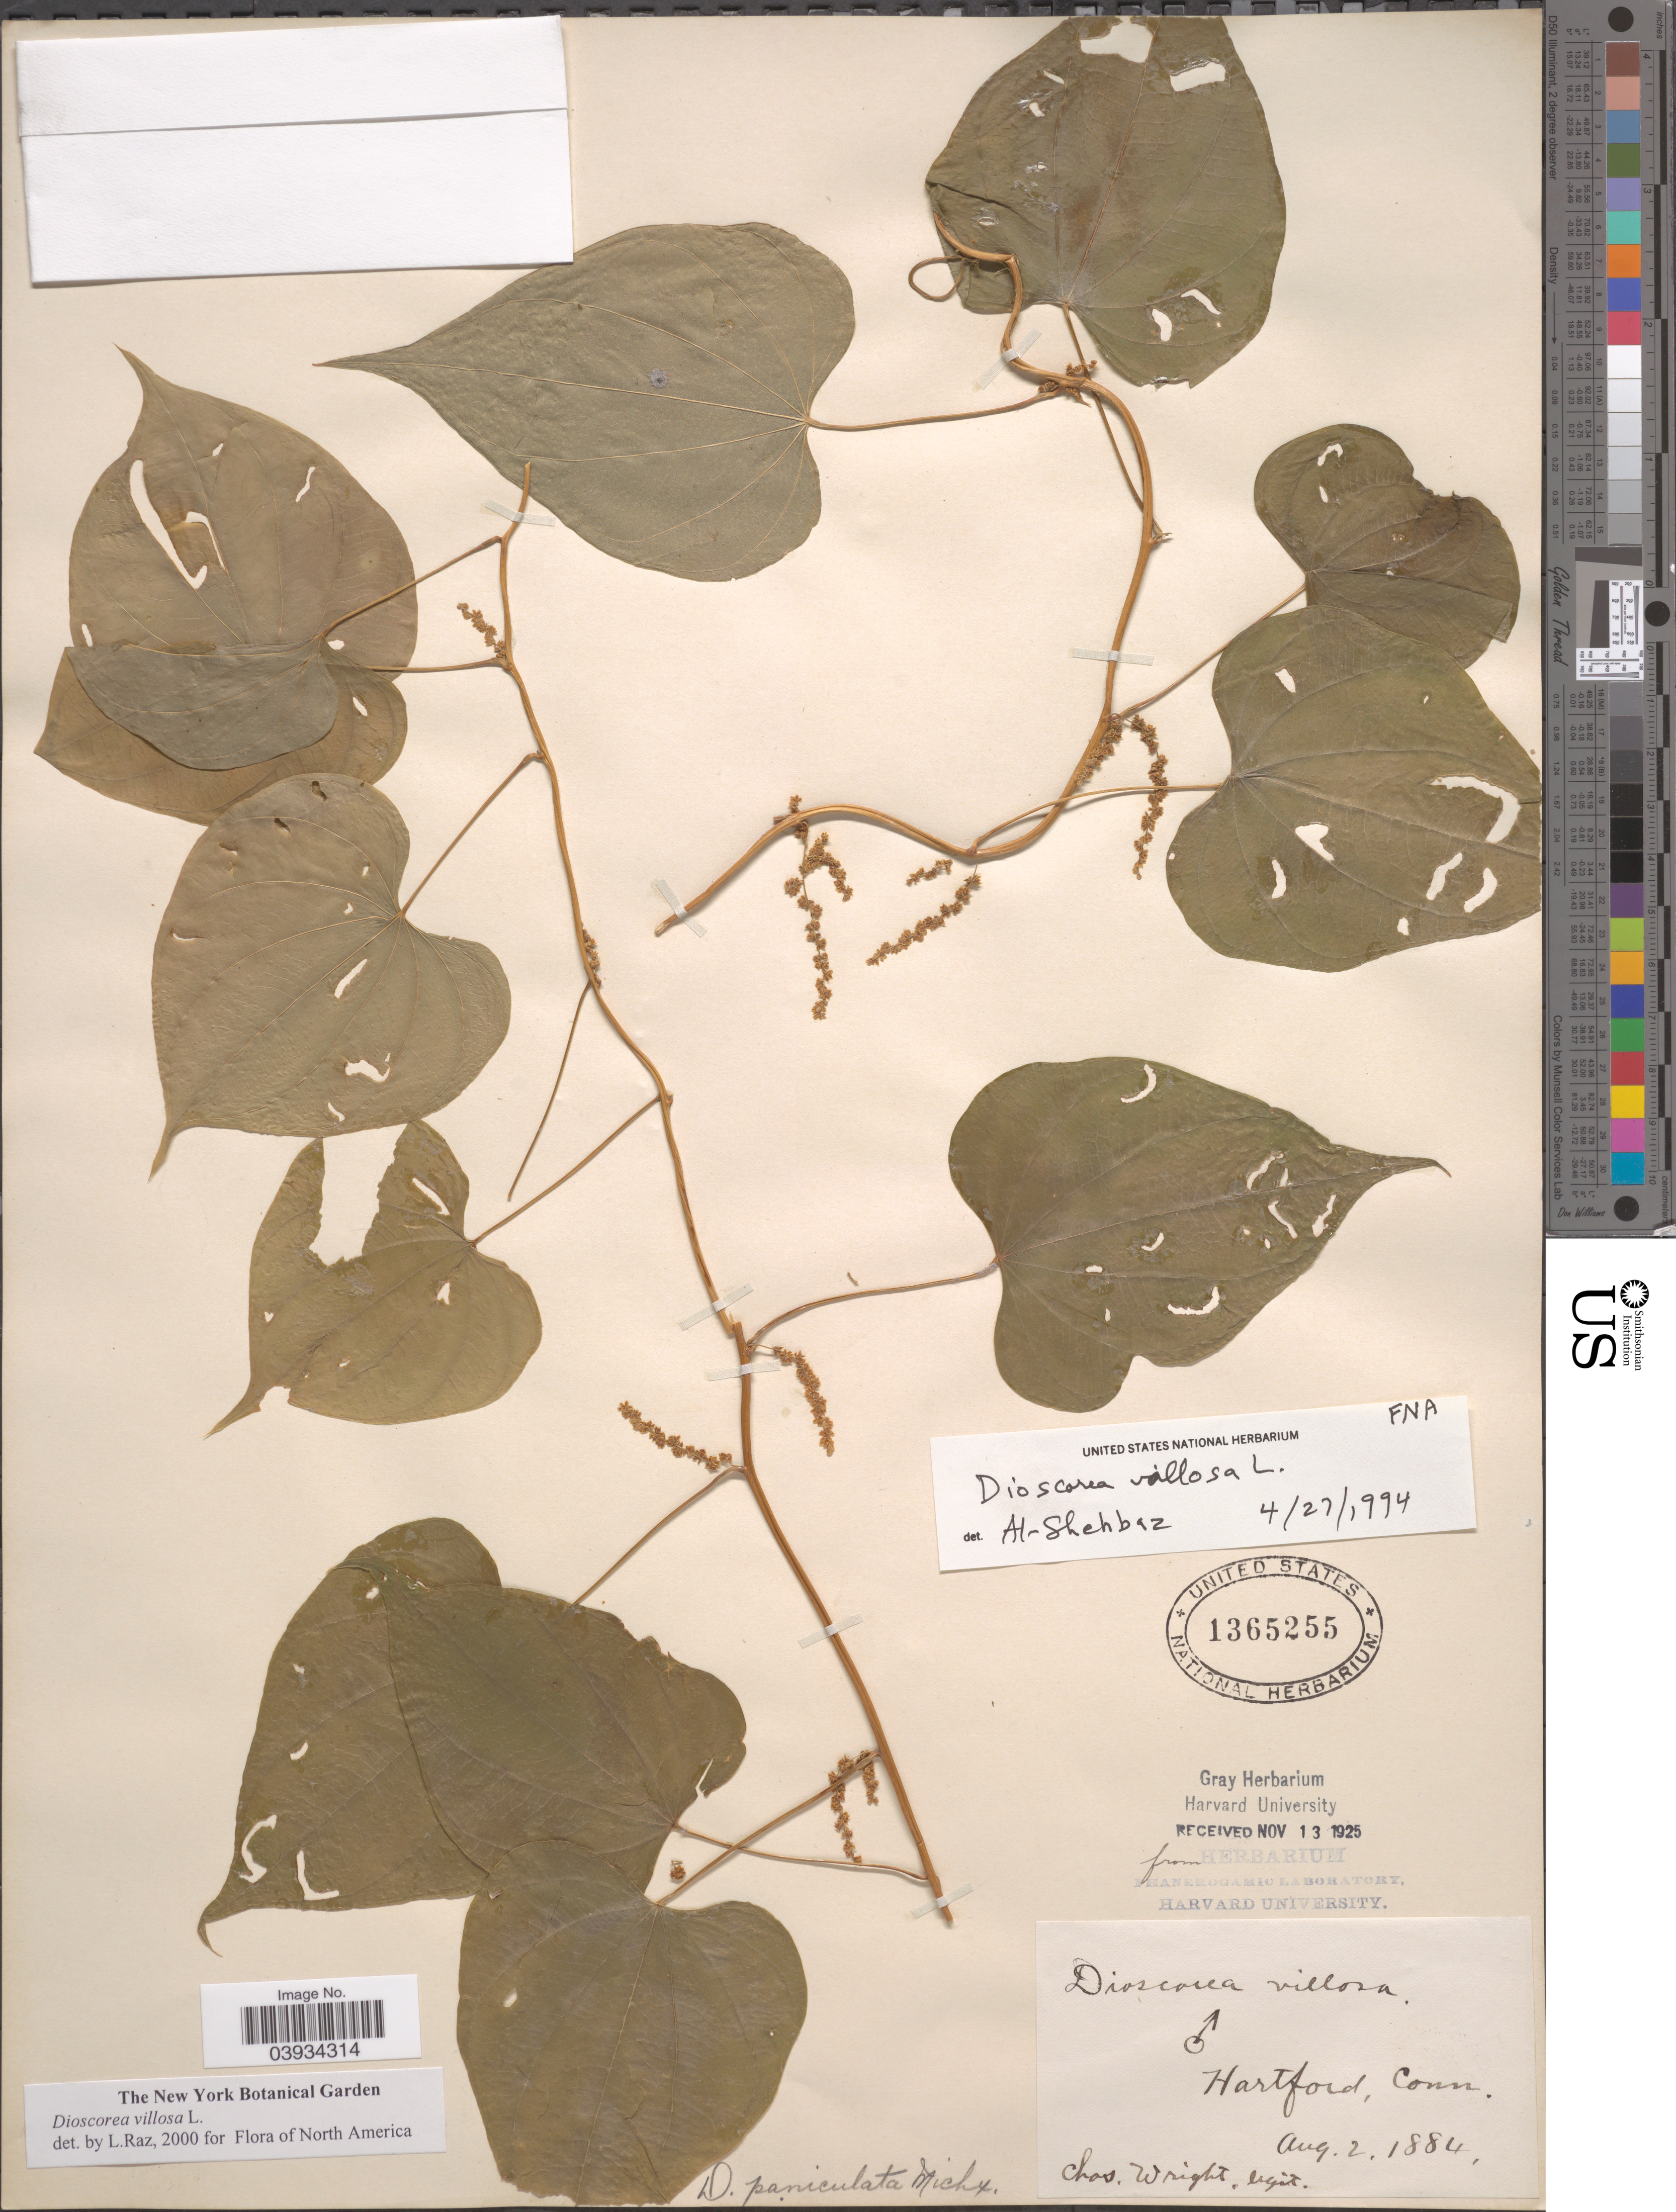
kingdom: Plantae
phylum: Tracheophyta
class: Liliopsida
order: Dioscoreales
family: Dioscoreaceae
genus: Dioscorea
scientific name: Dioscorea villosa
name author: L.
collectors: C. Wright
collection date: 1884-08-02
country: United States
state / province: Connecticut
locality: Hartford.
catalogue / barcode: US 1365255